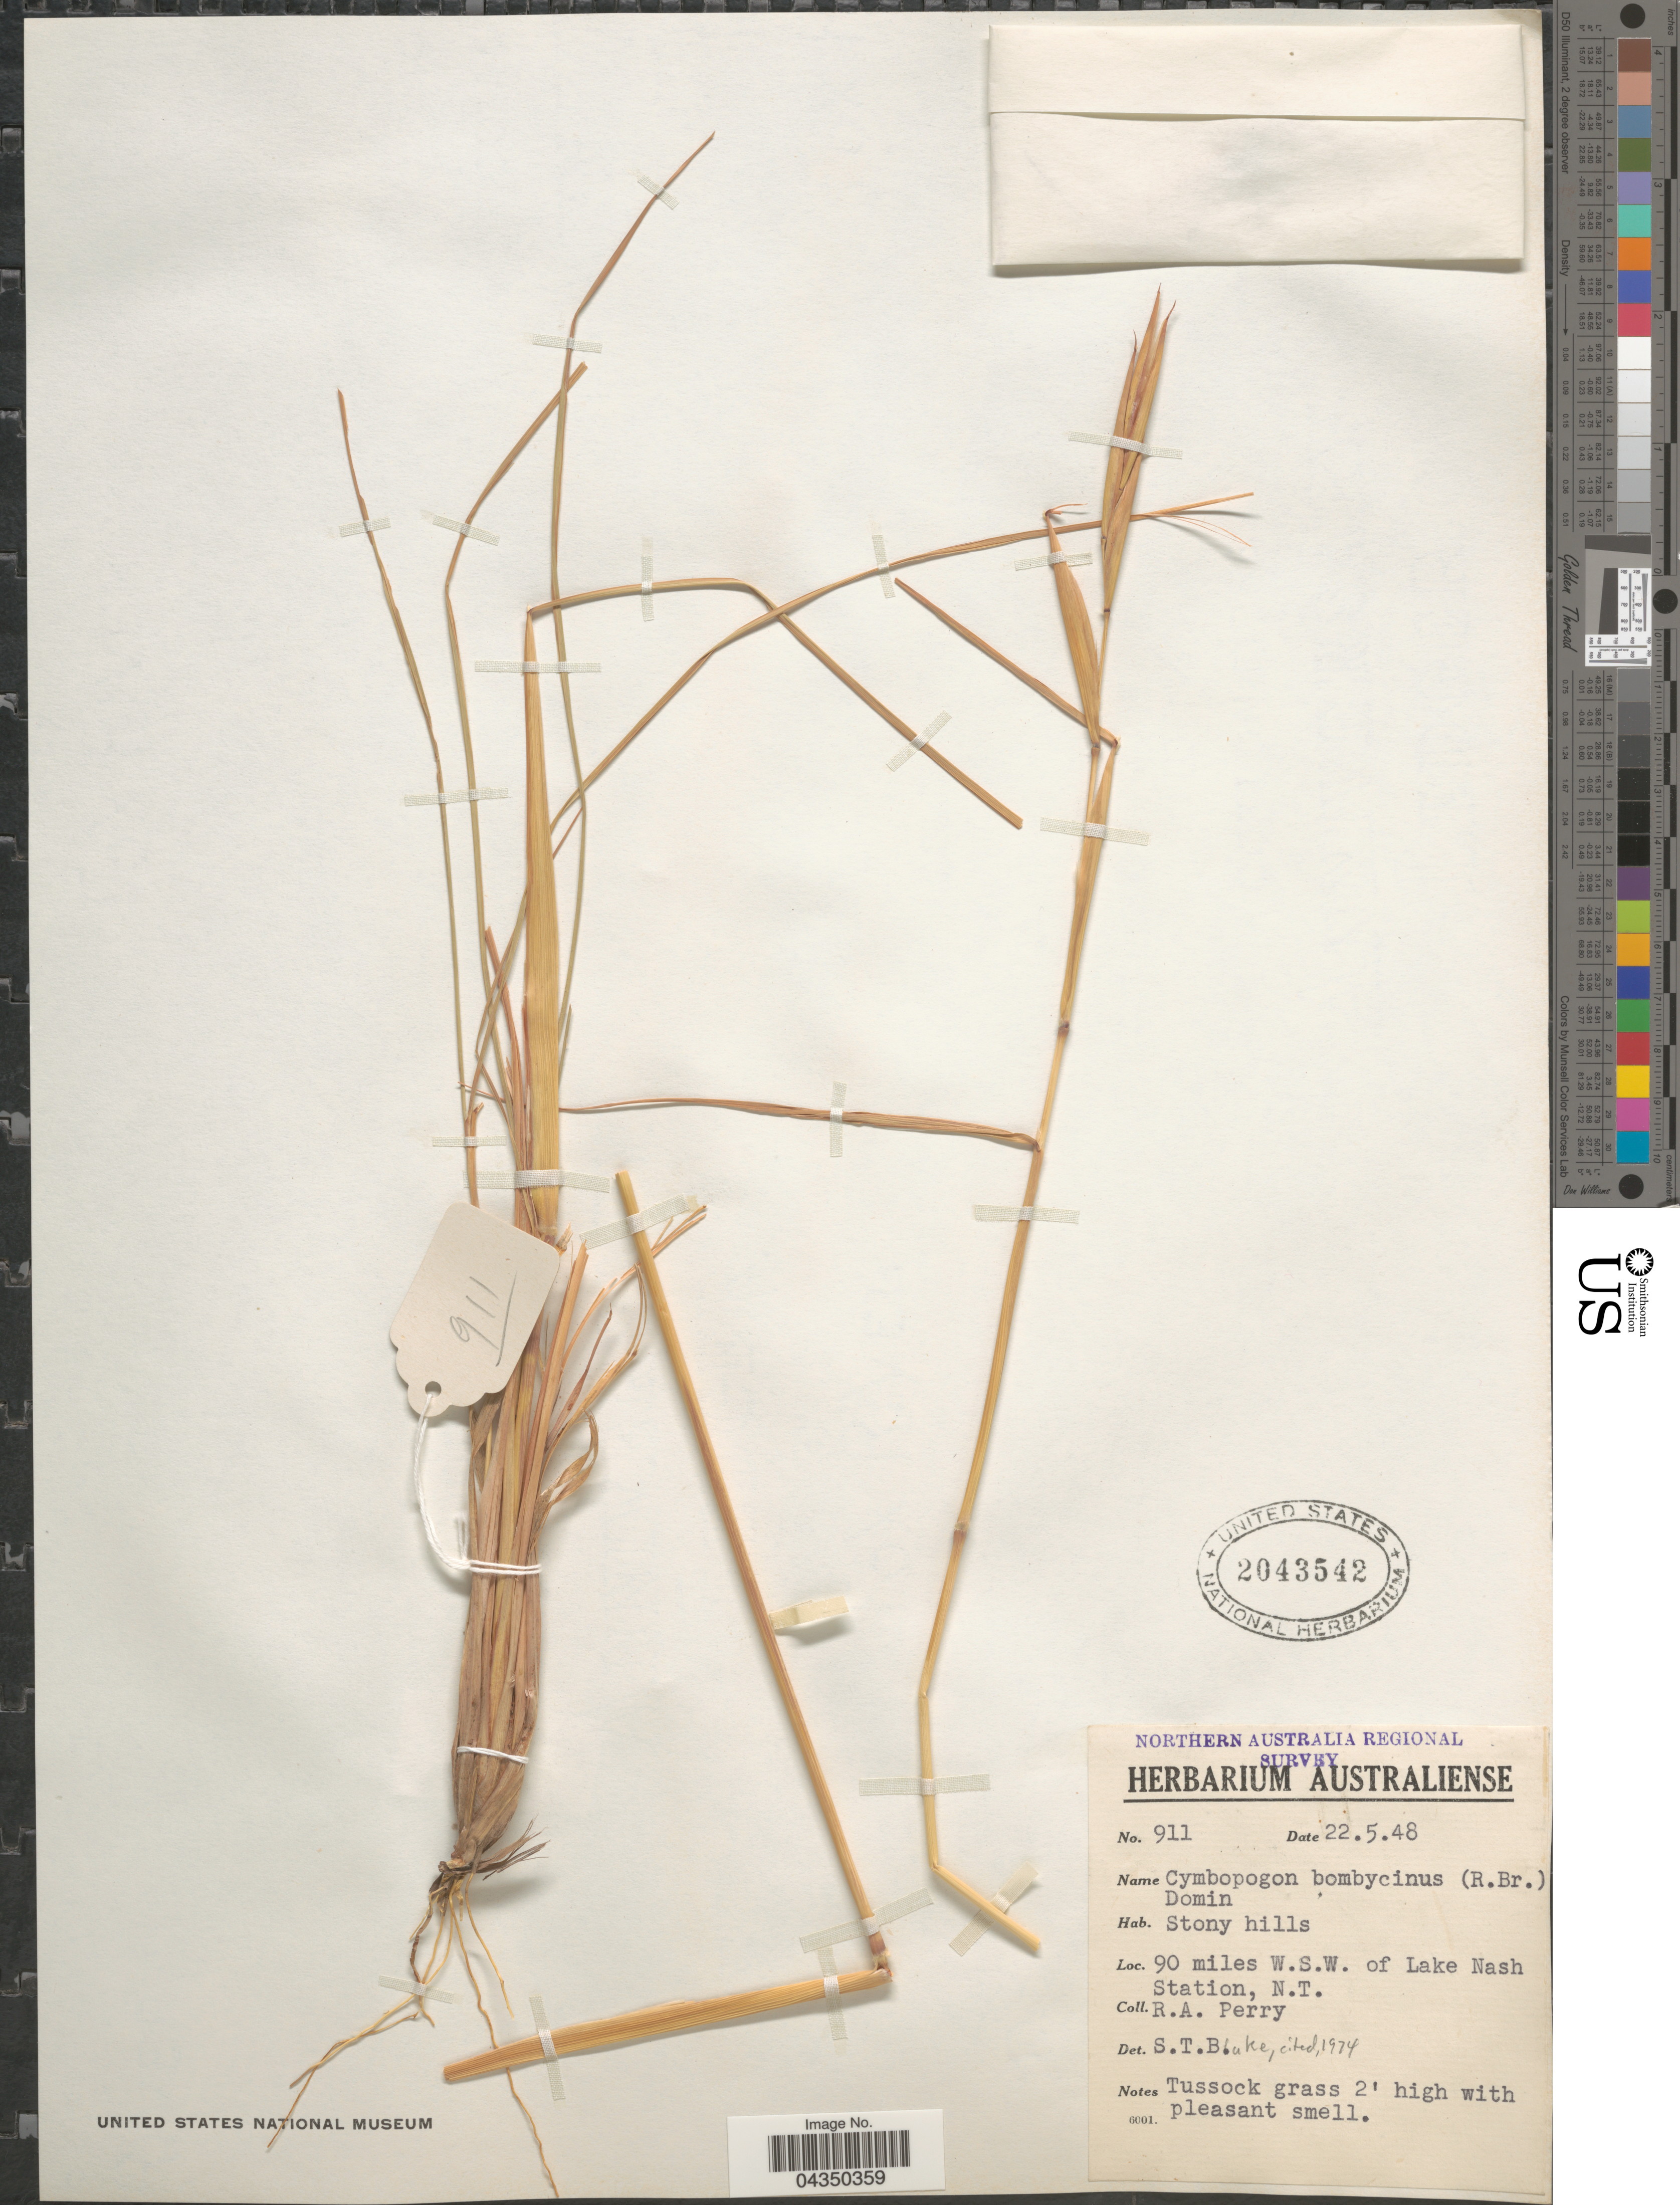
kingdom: Plantae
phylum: Tracheophyta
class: Liliopsida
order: Poales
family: Poaceae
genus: Cymbopogon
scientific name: Cymbopogon bombycinus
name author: A. Camus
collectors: Perry, R. A.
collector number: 911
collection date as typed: Transcribed d/m/y: 22/5/48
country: Australia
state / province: Northern Territory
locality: Northern Australia Regional Survey. 90 miles W.S.W. of Lake Nash Station.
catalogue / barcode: US 2043542